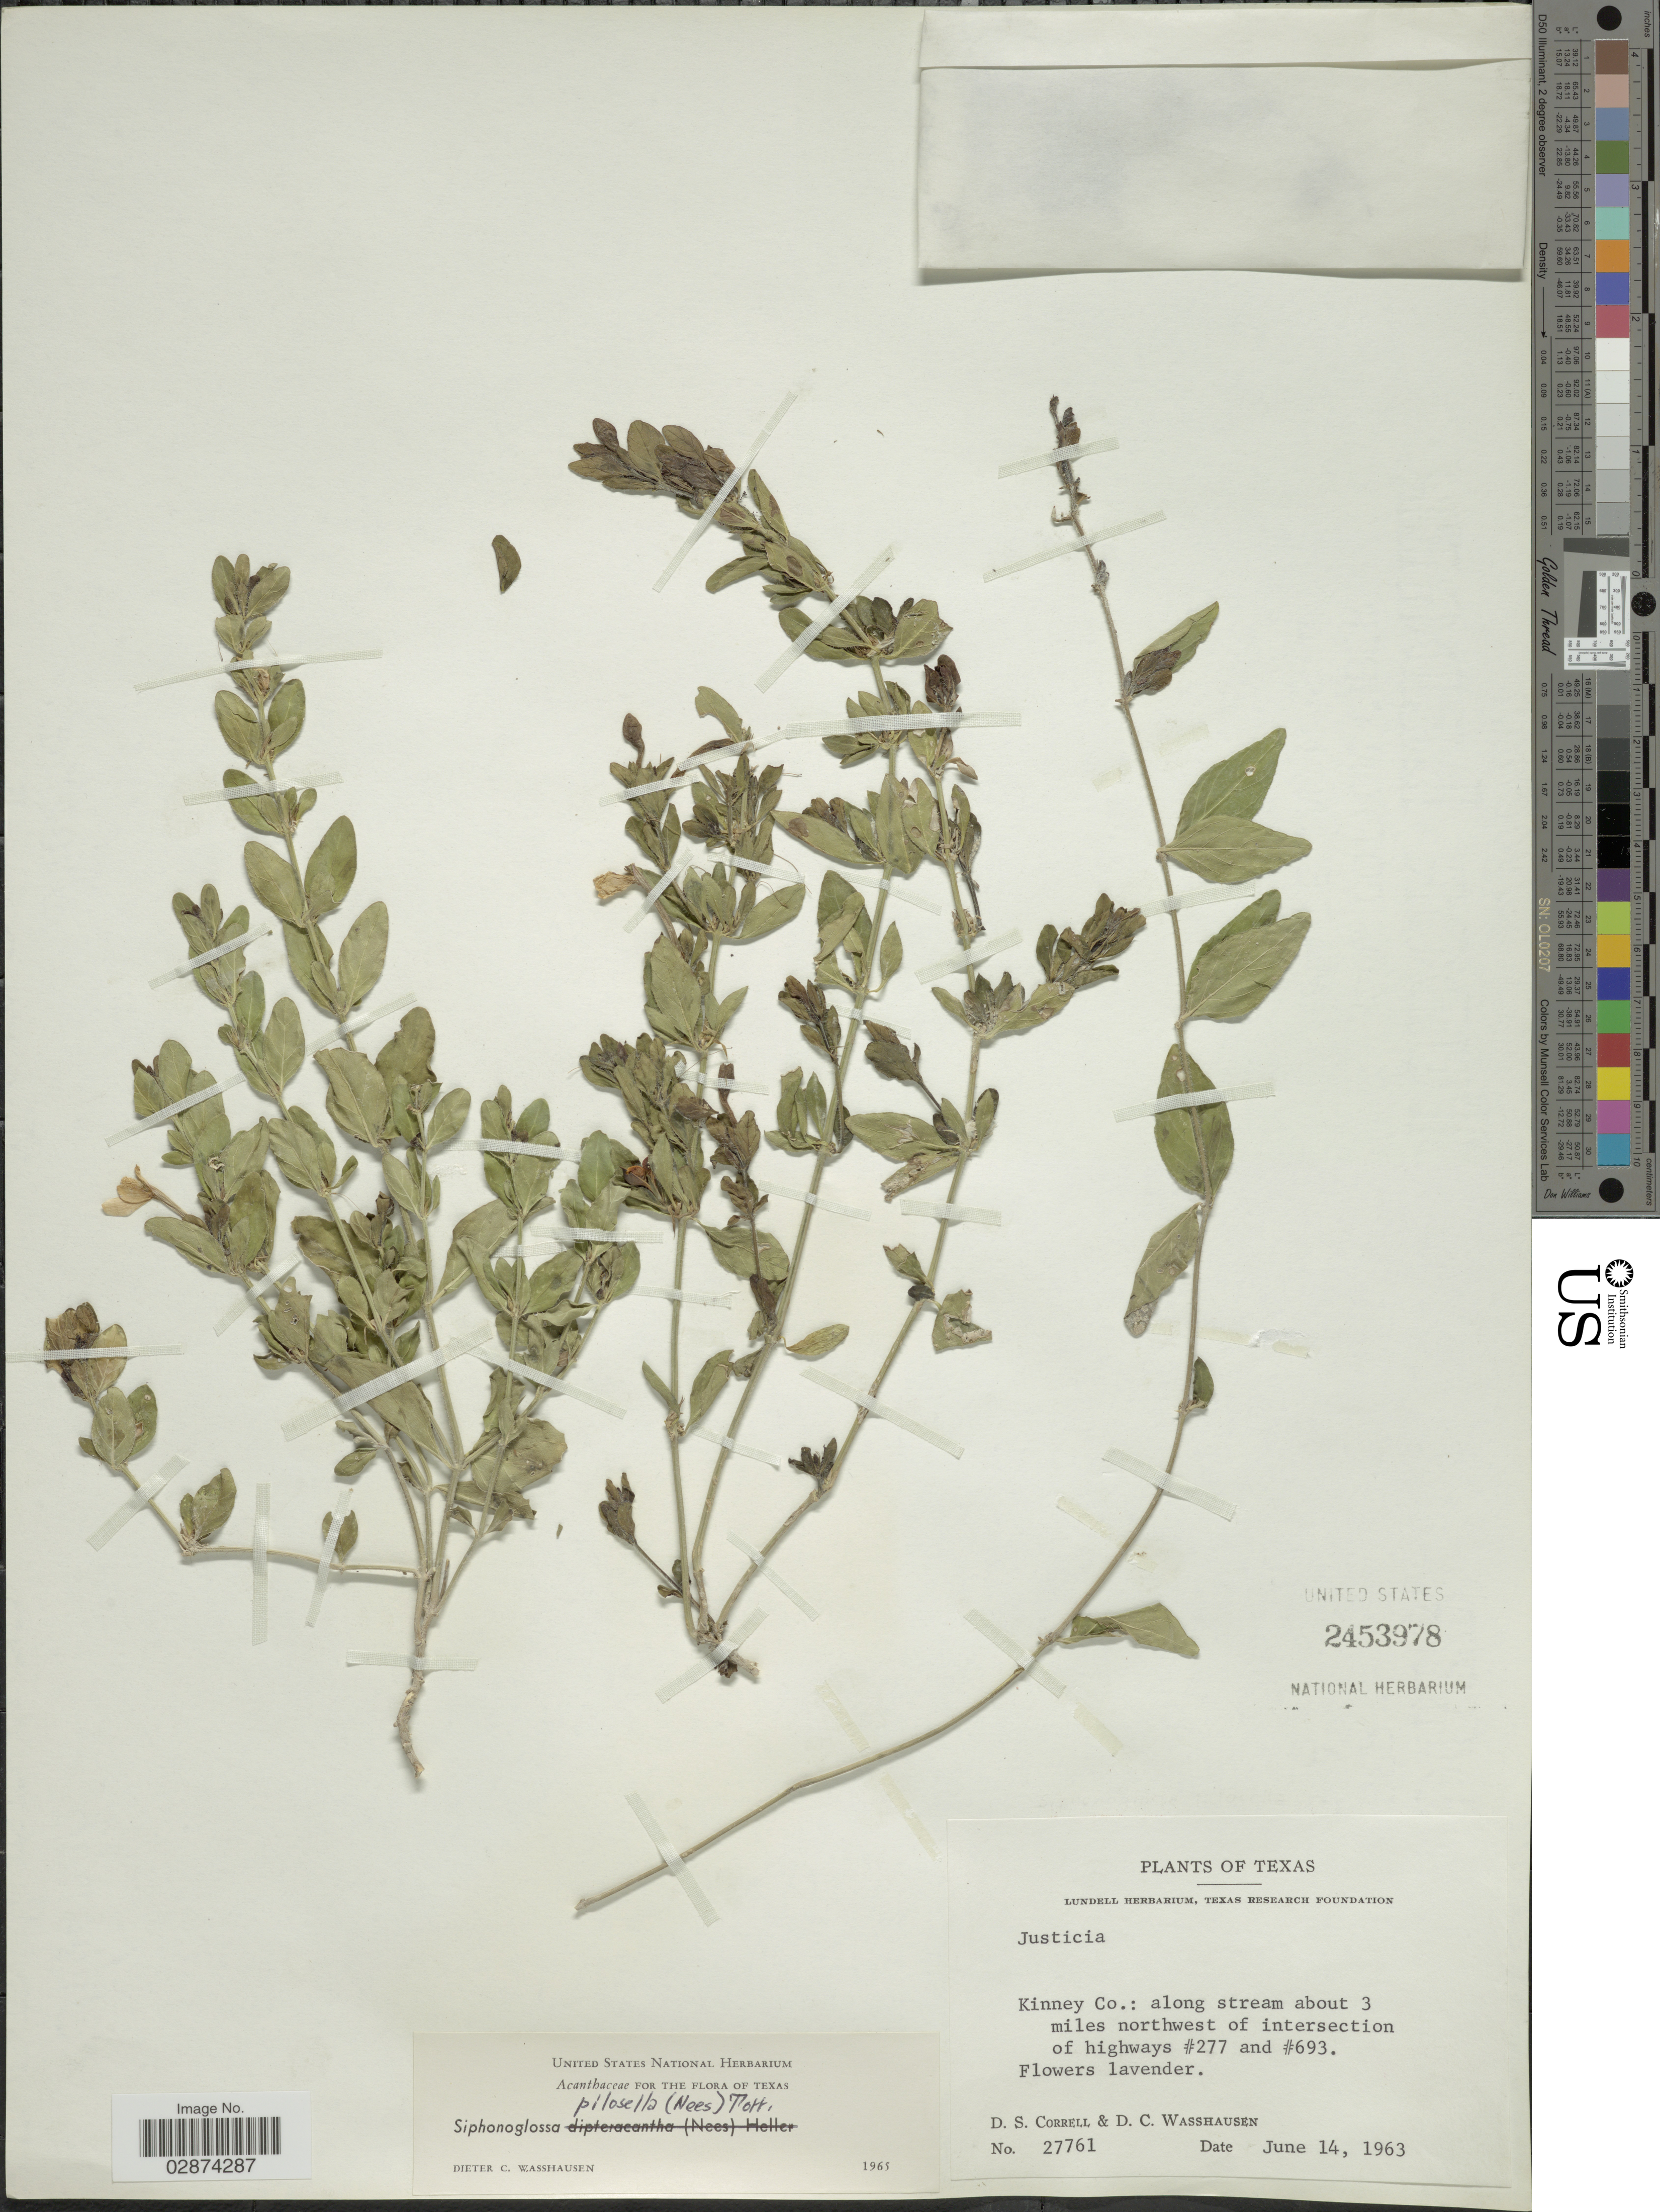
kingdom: Plantae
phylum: Tracheophyta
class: Magnoliopsida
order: Lamiales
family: Acanthaceae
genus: Justicia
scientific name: Justicia pilosella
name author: (Nees) Hilsenb.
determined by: Fisher, Amanda, (LOB), California State University, Long Beach (UNITED STATES)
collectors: D. S. Correll & D. C. Wasshausen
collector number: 27761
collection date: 1963-06-14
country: United States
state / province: Texas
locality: Kinney Co.: along stream about 3 miles northwest of intersection of highways #277 and #693.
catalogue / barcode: US 2453978